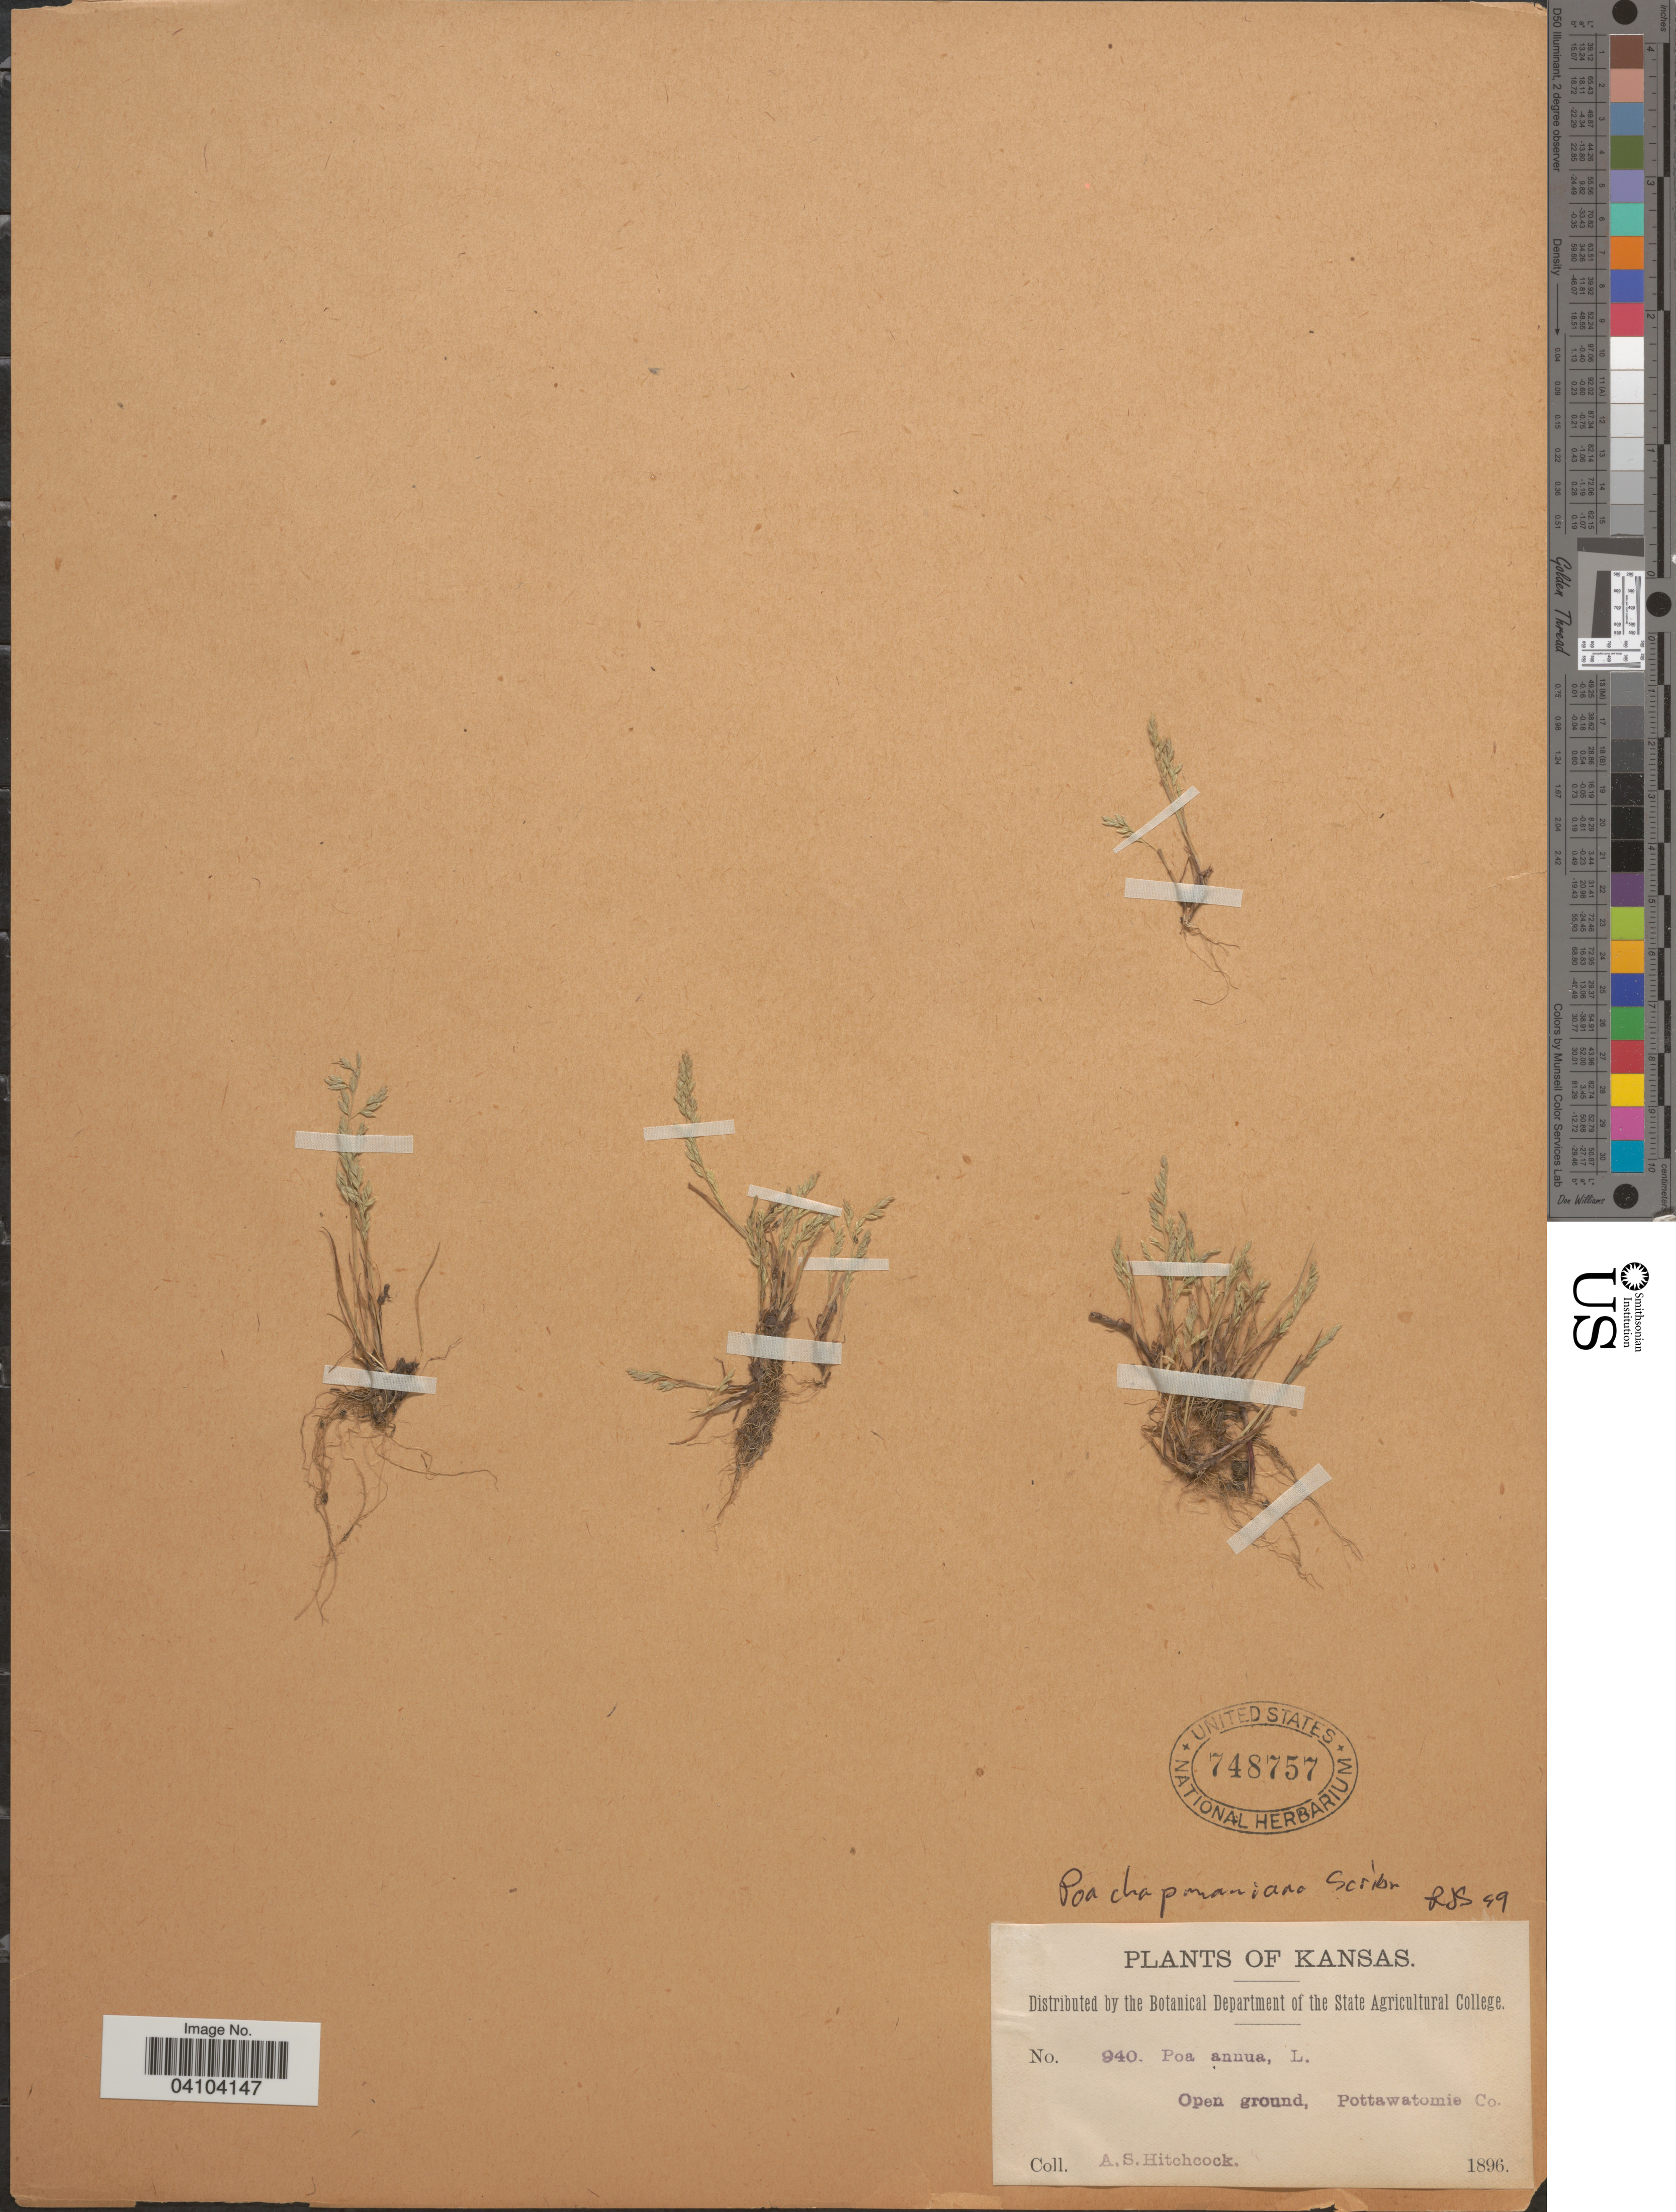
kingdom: Plantae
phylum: Tracheophyta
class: Liliopsida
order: Poales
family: Poaceae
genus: Poa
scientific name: Poa chapmaniana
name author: Scribn.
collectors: A. S. Hitchcock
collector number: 940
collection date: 1896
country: United States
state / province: Kansas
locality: Pottawatomie Co.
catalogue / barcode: US 748757